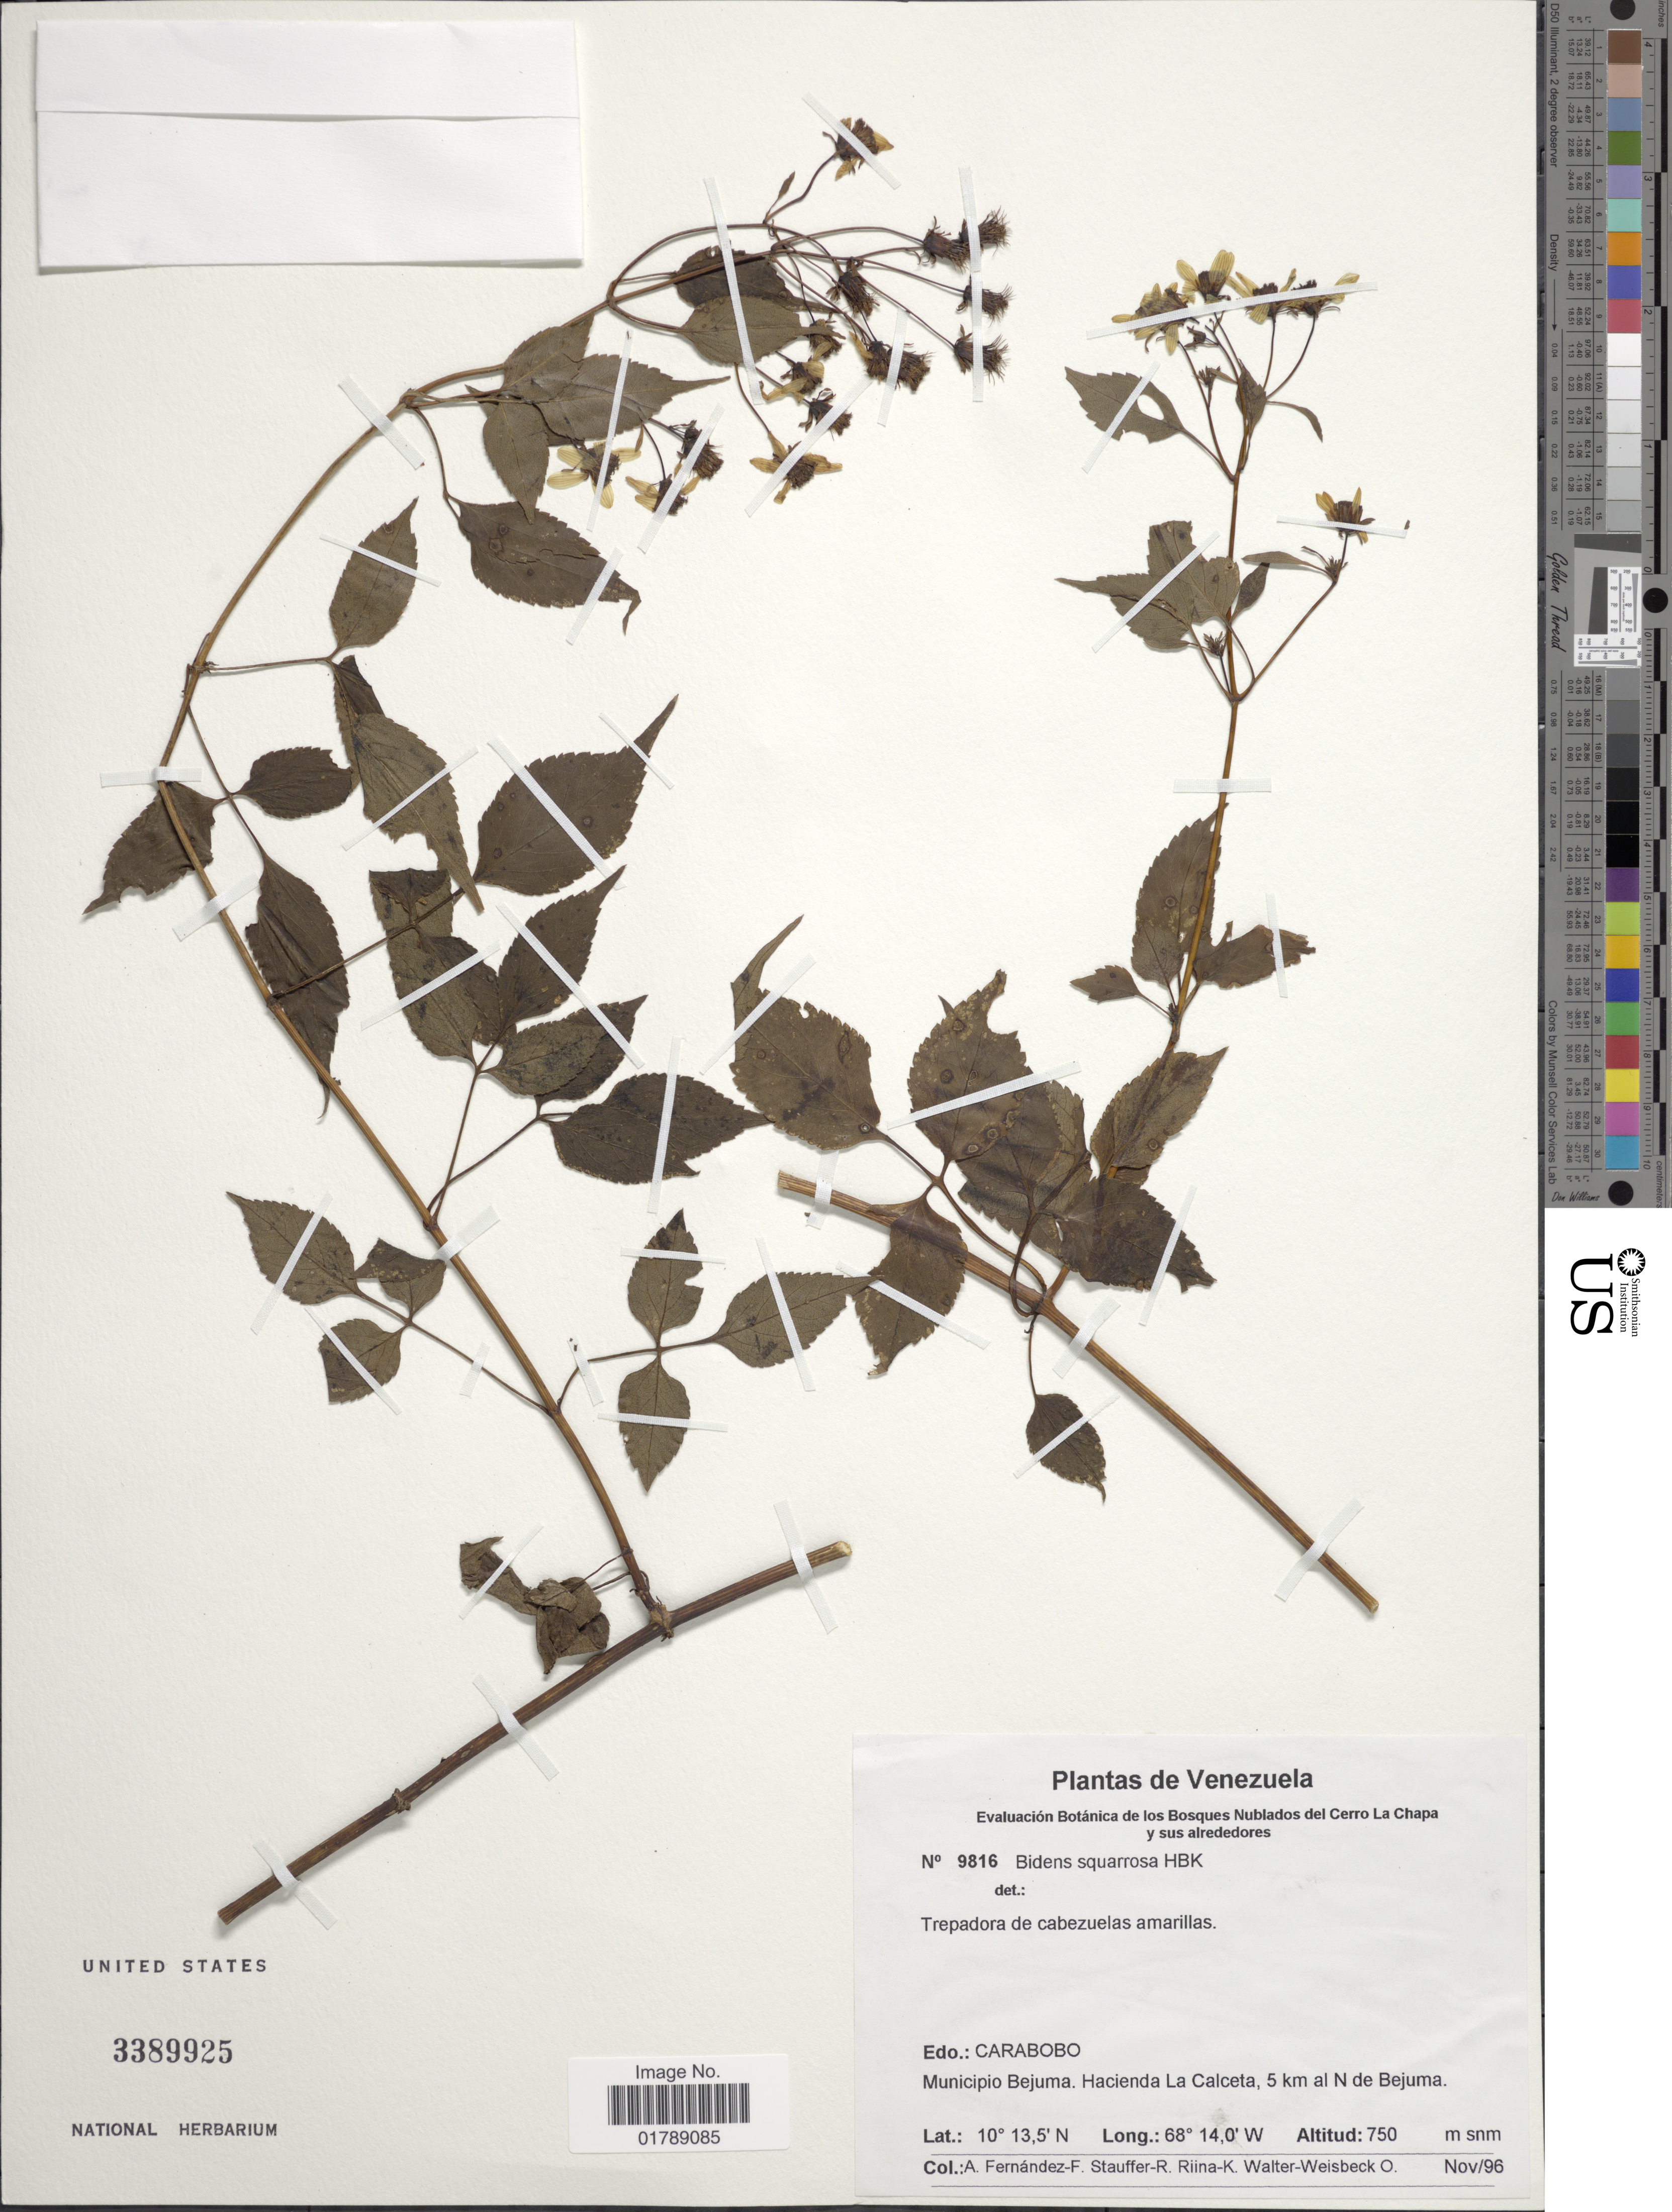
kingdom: Plantae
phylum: Tracheophyta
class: Magnoliopsida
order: Asterales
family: Asteraceae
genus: Bidens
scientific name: Bidens squarrosa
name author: Kunth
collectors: A. Fernández, F. W. Stauffer, R. Riina, K. Walter-Weissbeck & O. Kunert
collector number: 9816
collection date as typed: Transcribed d/m/y: /11/96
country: Venezuela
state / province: Carabobo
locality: Municipio Bejuma. Hacienda La Calceta, 5 km al N de Bejuma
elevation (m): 750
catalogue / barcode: US 3389925